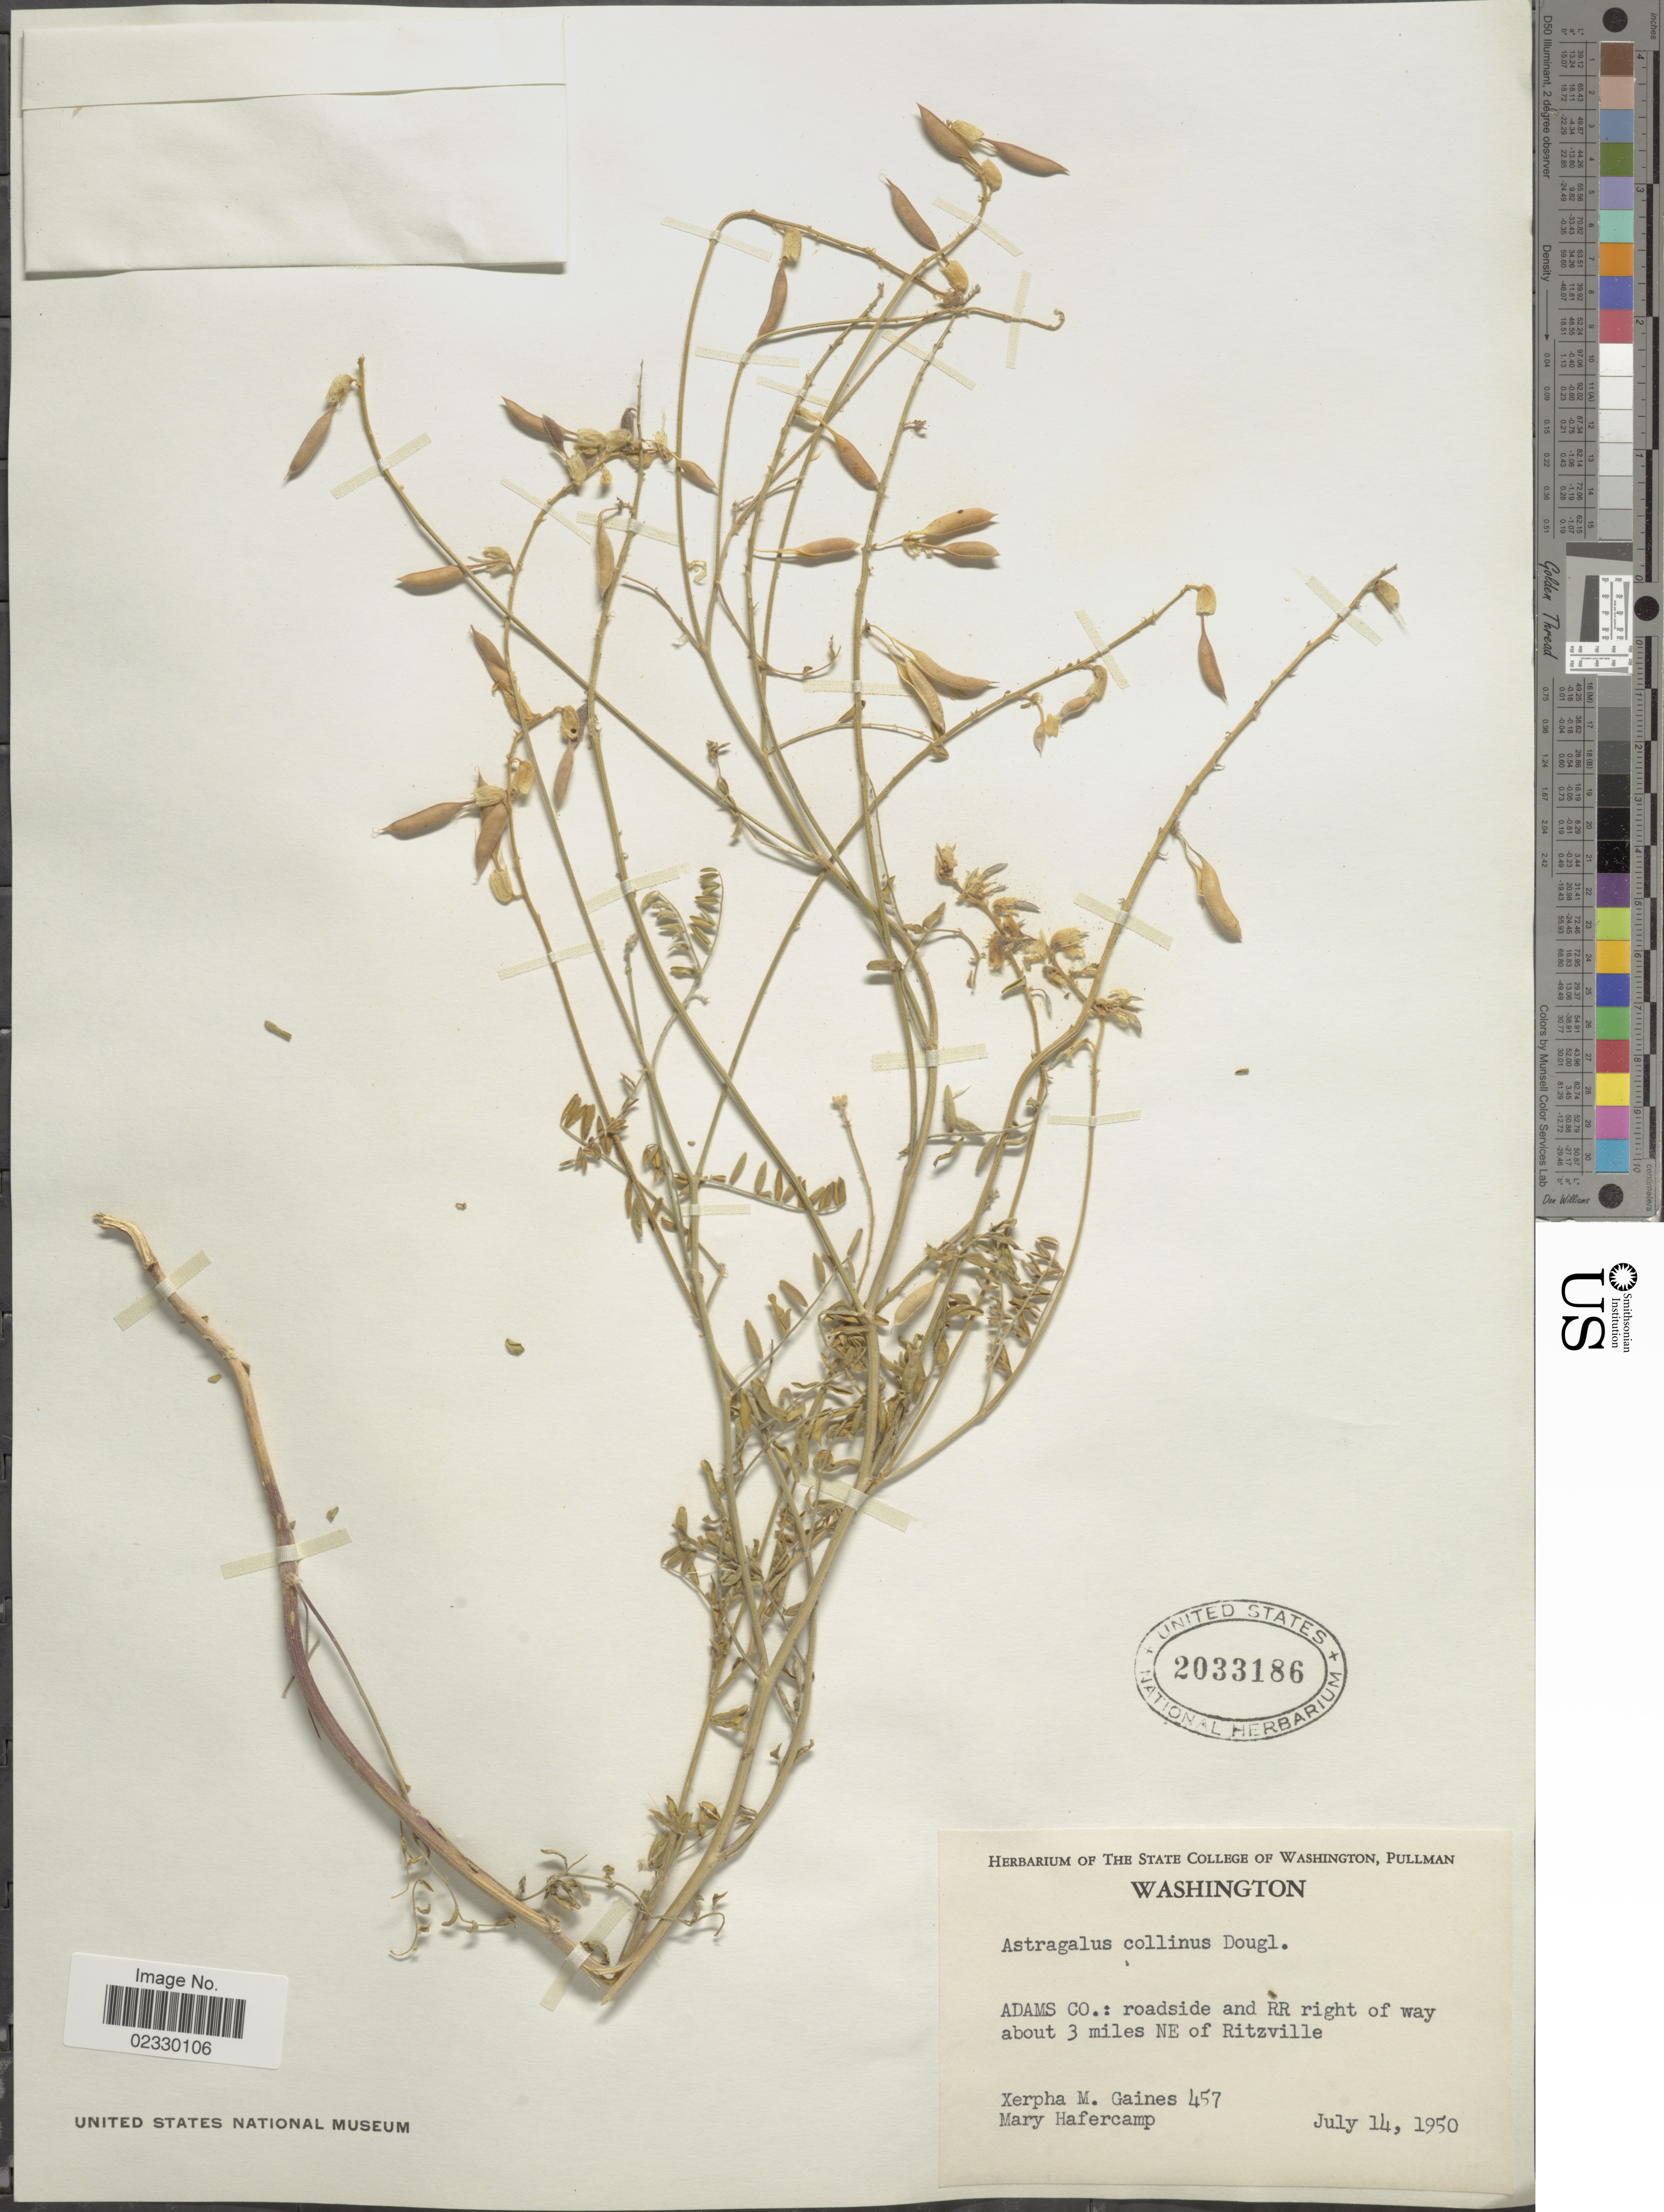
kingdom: Plantae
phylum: Tracheophyta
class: Magnoliopsida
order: Fabales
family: Fabaceae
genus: Astragalus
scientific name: Astragalus collinus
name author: Douglas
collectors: X. Gaines & M. Hafercamp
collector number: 457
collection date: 1950-07-14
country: United States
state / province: Washington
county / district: Adams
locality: Adams Co: roadside and RR right of way about 3 miles NE of Ritzville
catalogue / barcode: US 2033186